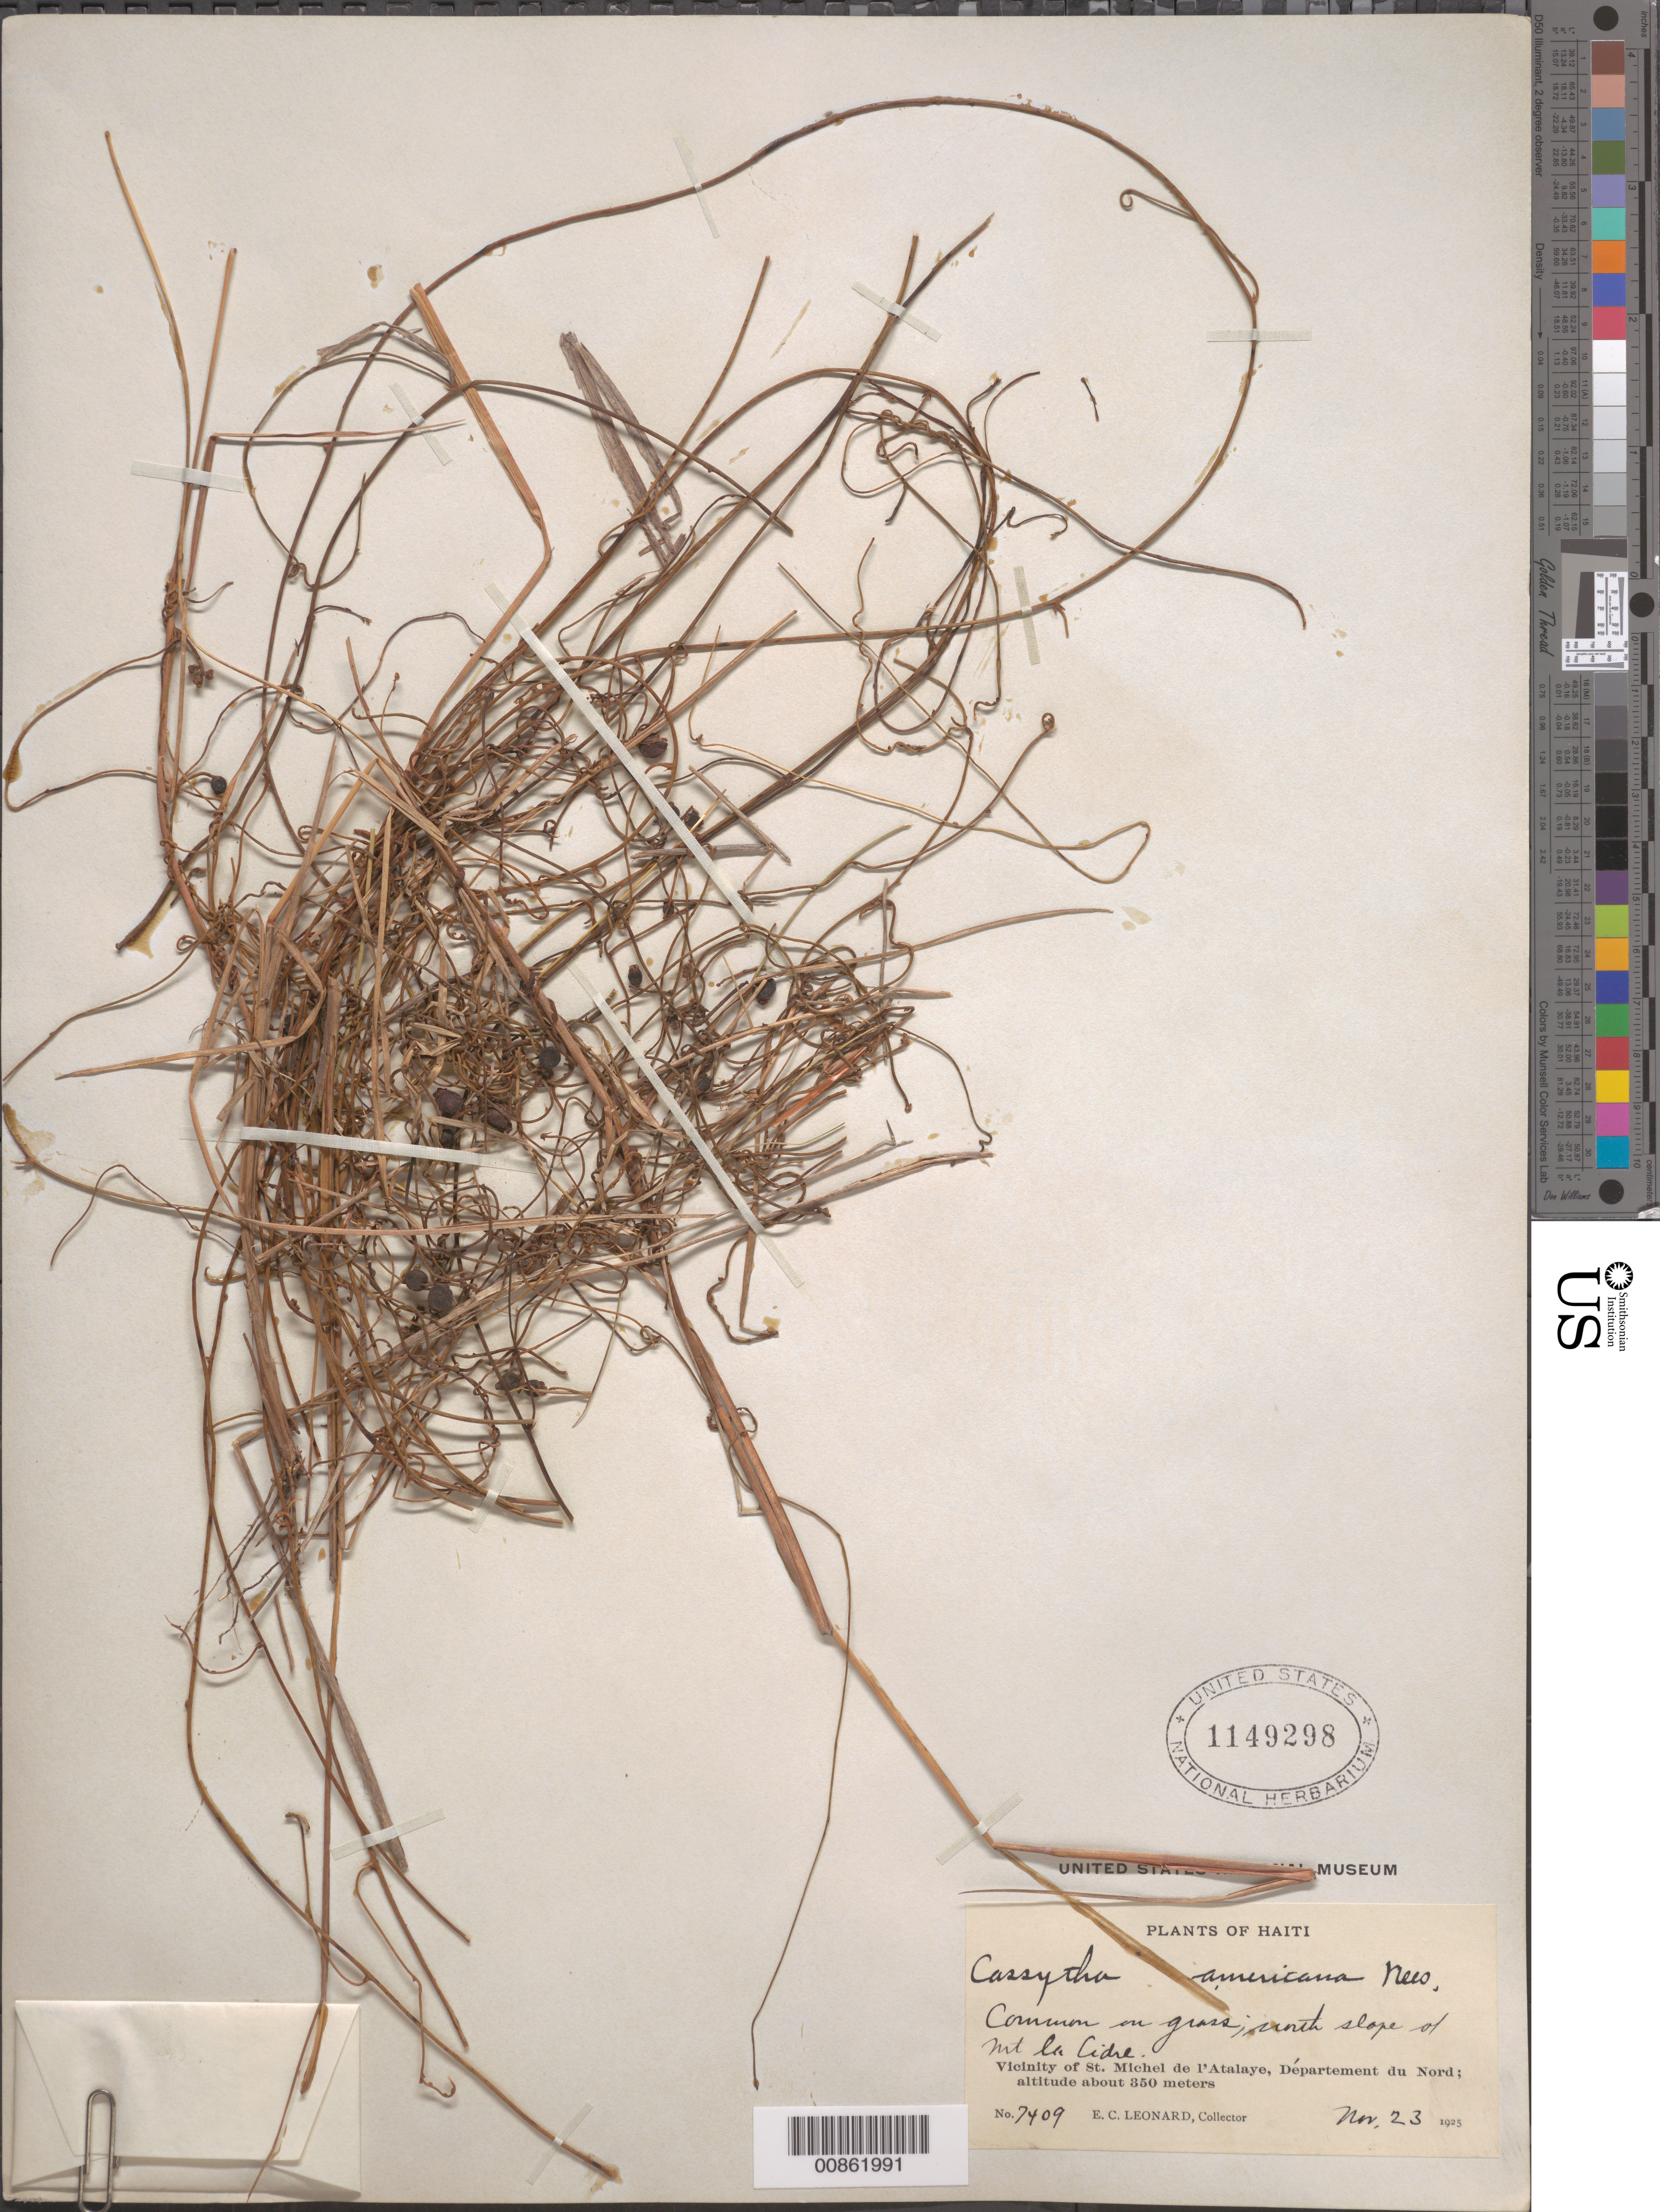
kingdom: Plantae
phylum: Tracheophyta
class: Magnoliopsida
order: Laurales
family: Lauraceae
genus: Cassytha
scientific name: Cassytha filiformis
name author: L.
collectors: E. C. Leonard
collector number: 7409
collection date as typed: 23 Nov 1925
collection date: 1925-11-23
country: Haiti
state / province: Nord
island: Hispaniola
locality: Vicinity of St. Michel de l'Atalaye, north slope of Mt. la Cidre.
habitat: Common on grass.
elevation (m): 350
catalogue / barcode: US 1149298